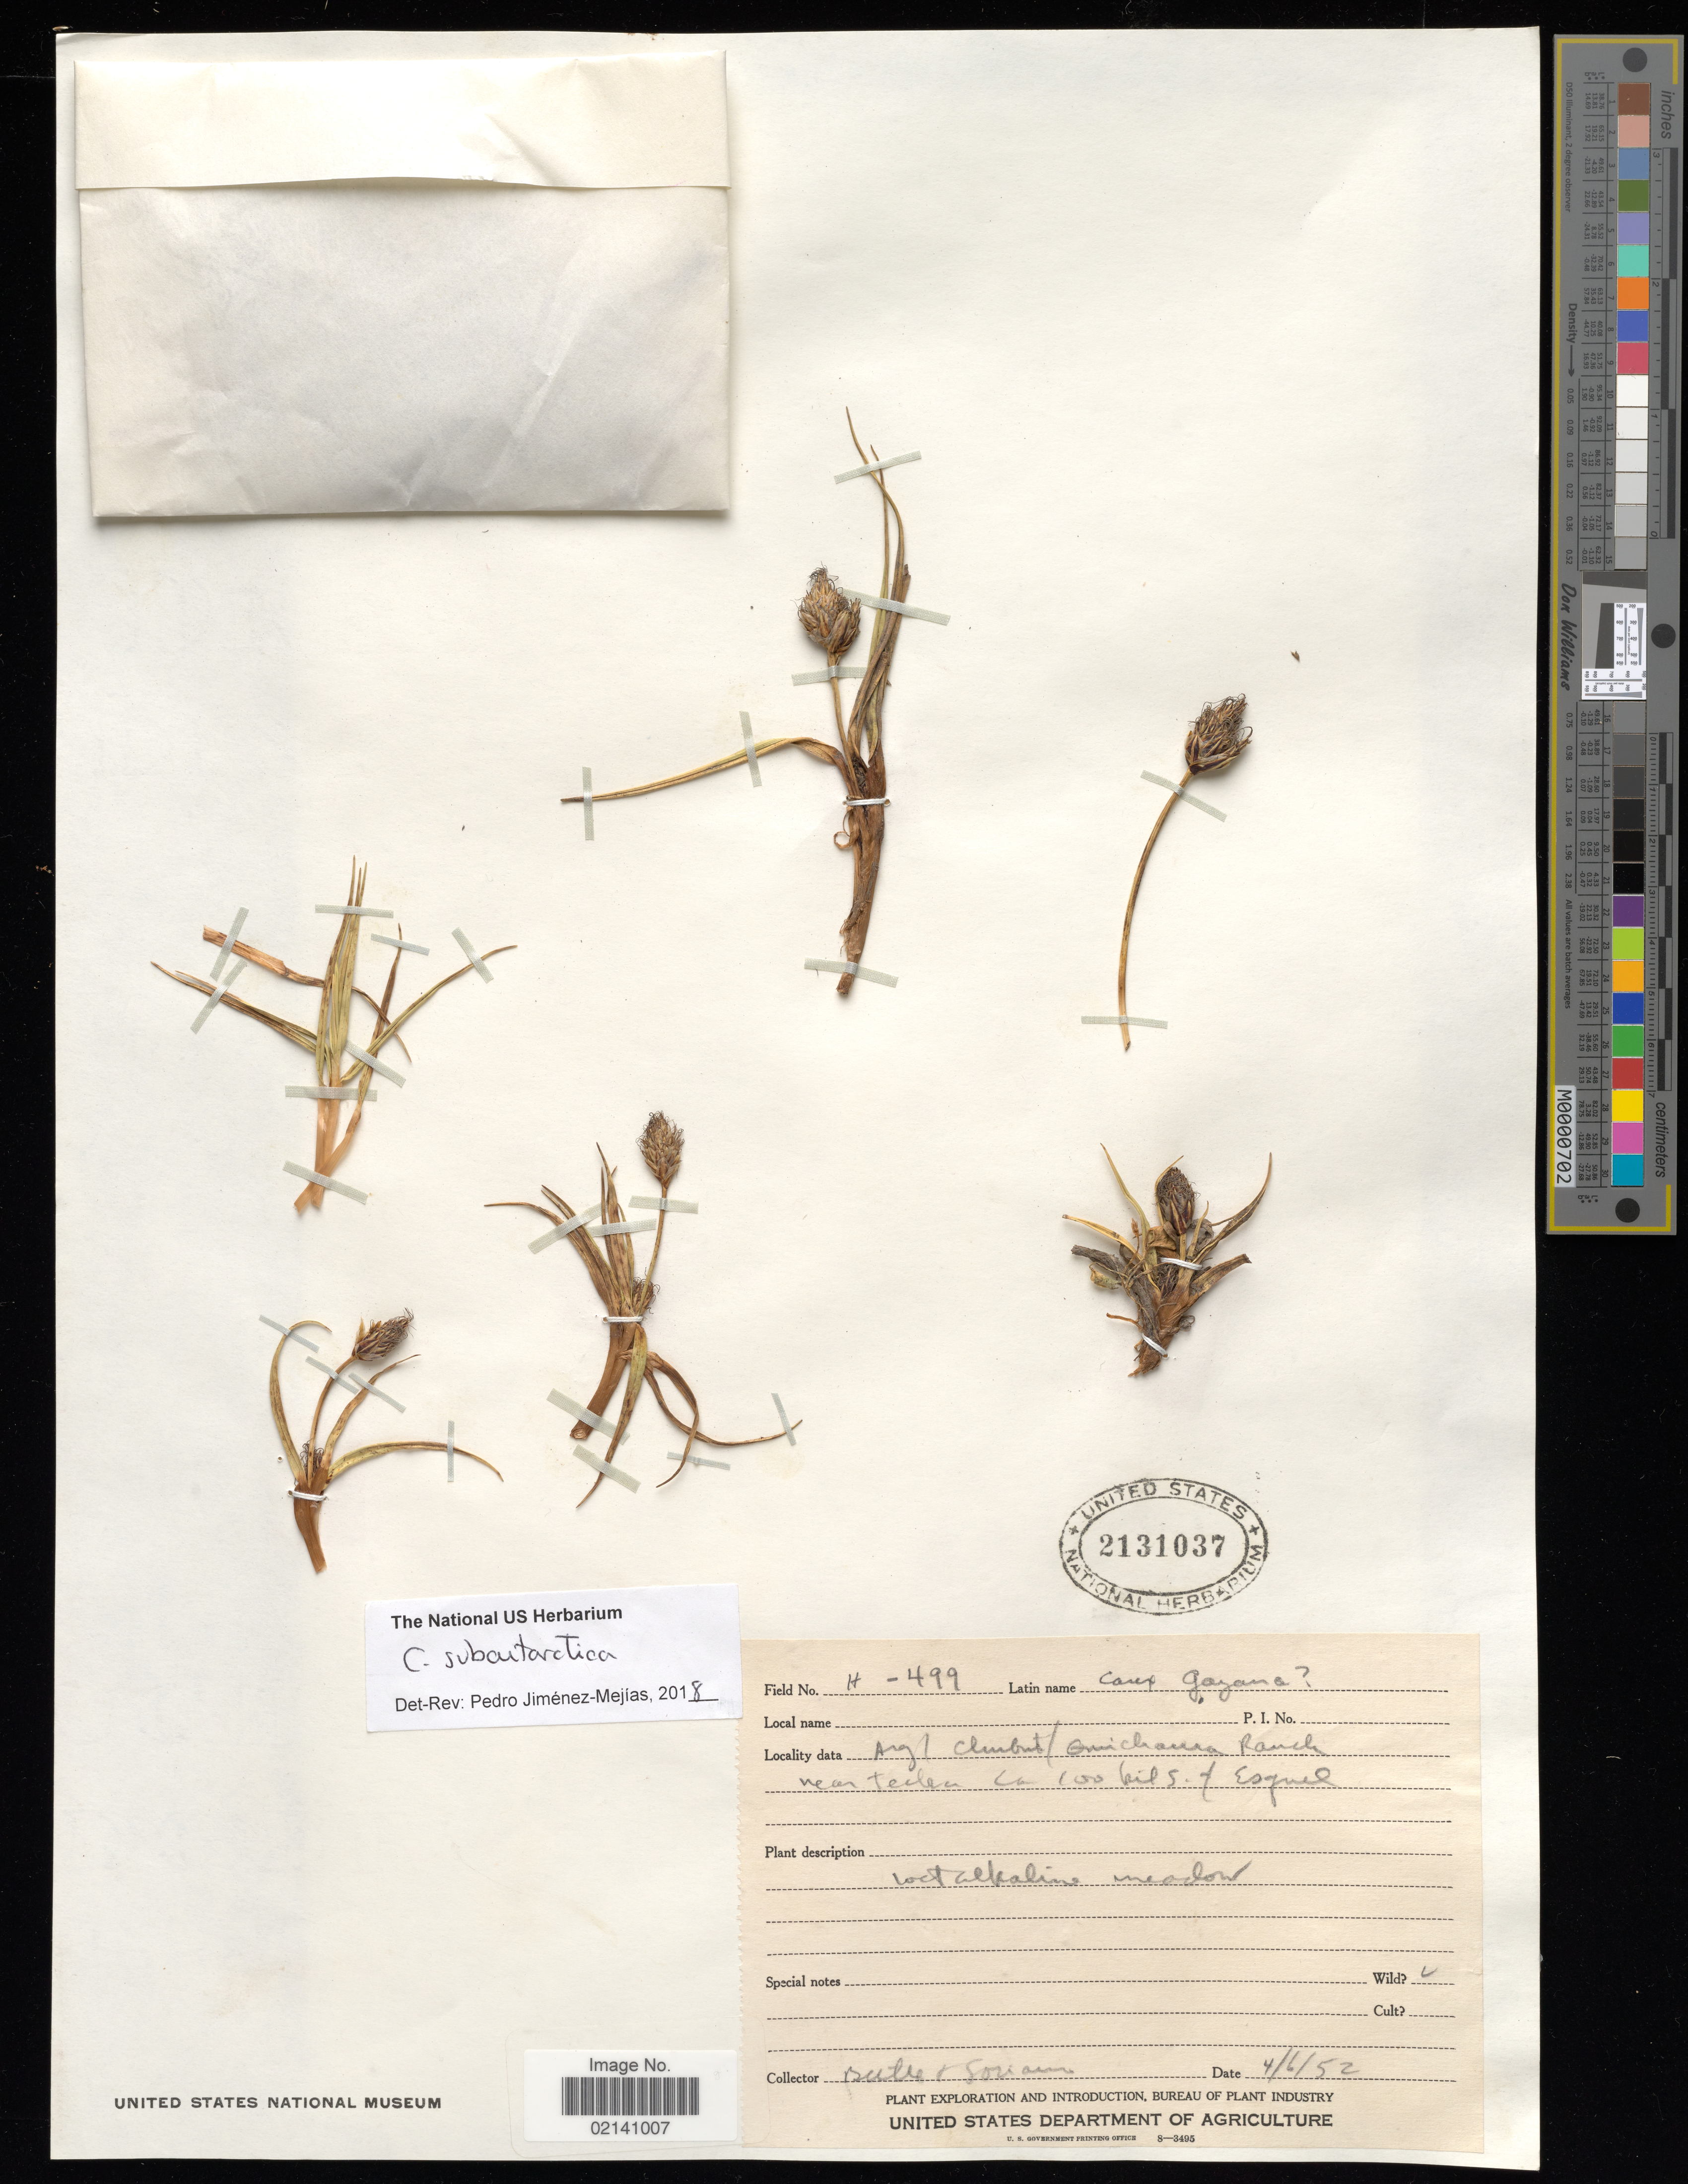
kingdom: Plantae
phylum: Tracheophyta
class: Liliopsida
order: Poales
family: Cyperaceae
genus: Carex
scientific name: Carex subantarctica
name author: Speg.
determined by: Jimnéz-Mejias, Pedro, (UPOS), Universidad Pablo de Olavide (SPAIN)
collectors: Beetle & -. Soriano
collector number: H-499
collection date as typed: Transcribed d/m/y: 4/6/52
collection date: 1952-04-06 or 1952-06-04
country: Argentina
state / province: Chubut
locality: Quichaura Ranch, near telec 100 kil. S of Esquel.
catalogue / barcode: US 2131037